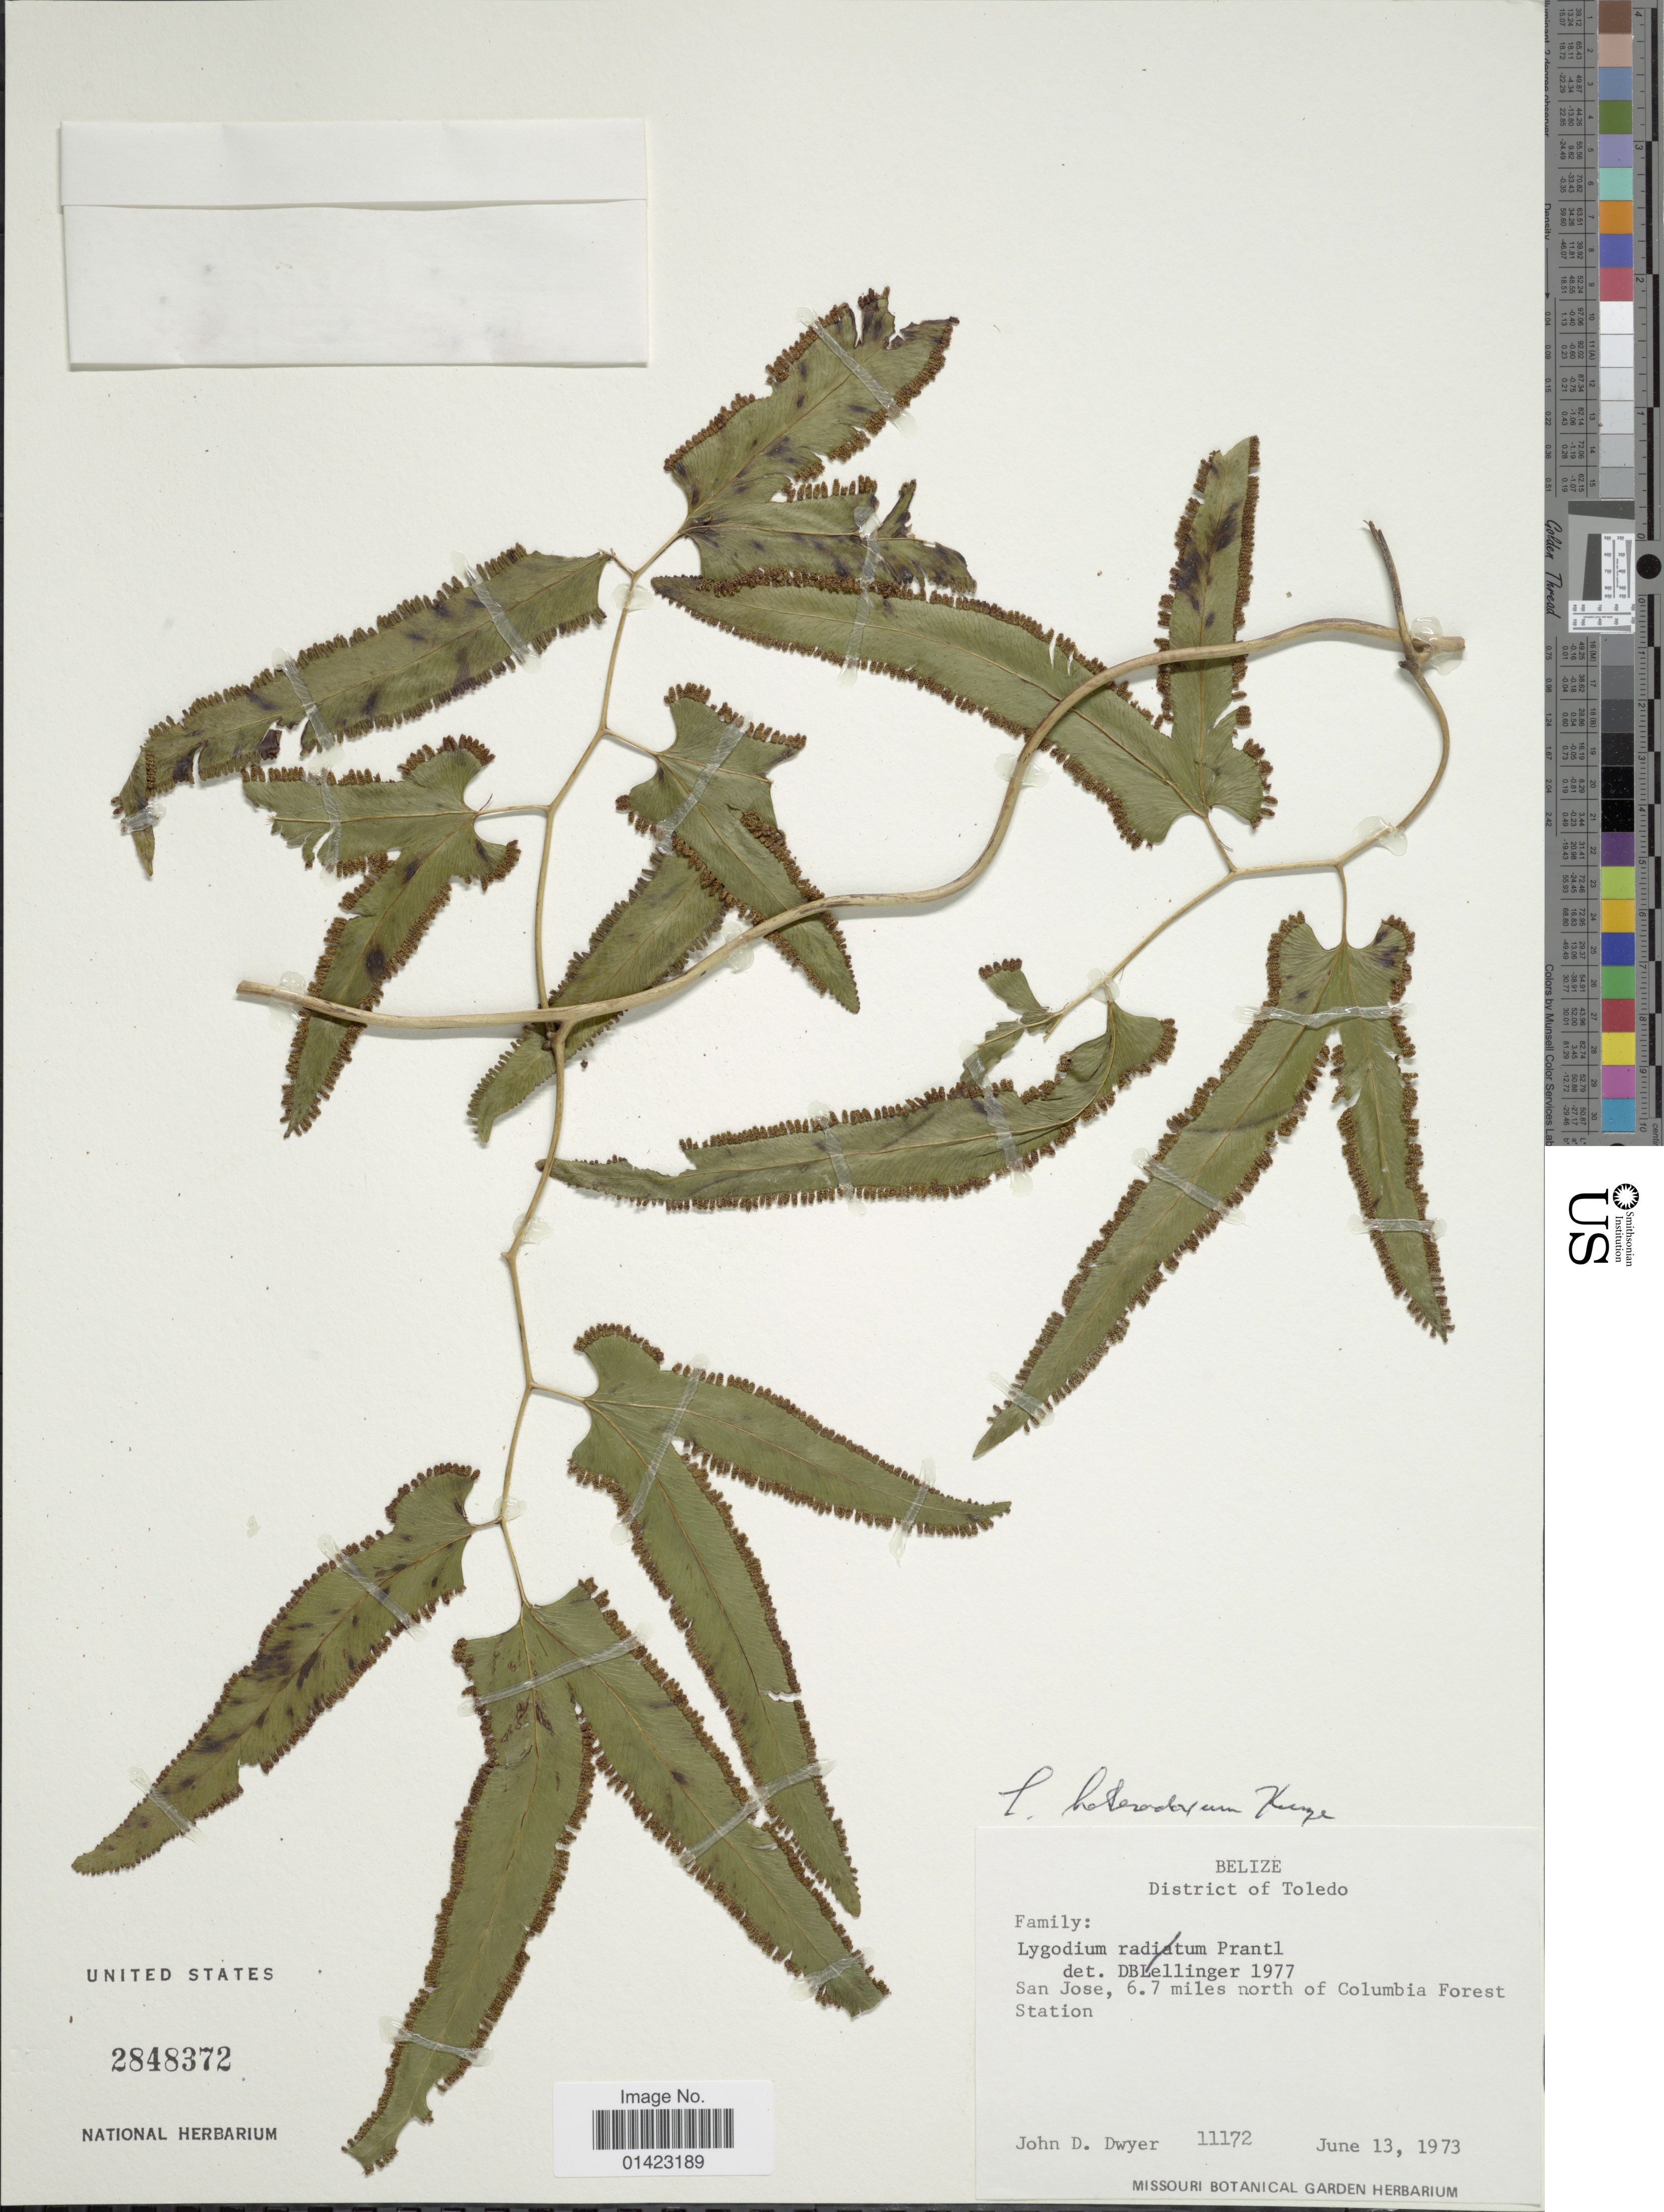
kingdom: Plantae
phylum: Tracheophyta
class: Polypodiopsida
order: Schizaeales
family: Lygodiaceae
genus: Lygodium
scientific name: Lygodium heterodoxum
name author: Kunze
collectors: J. D. Dwyer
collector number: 11172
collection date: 1973-06-13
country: Belize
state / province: Toledo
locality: Belize, District of Toledo, San Jose, 6.7 miles north of Columbia Forest Station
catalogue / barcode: US 2848372